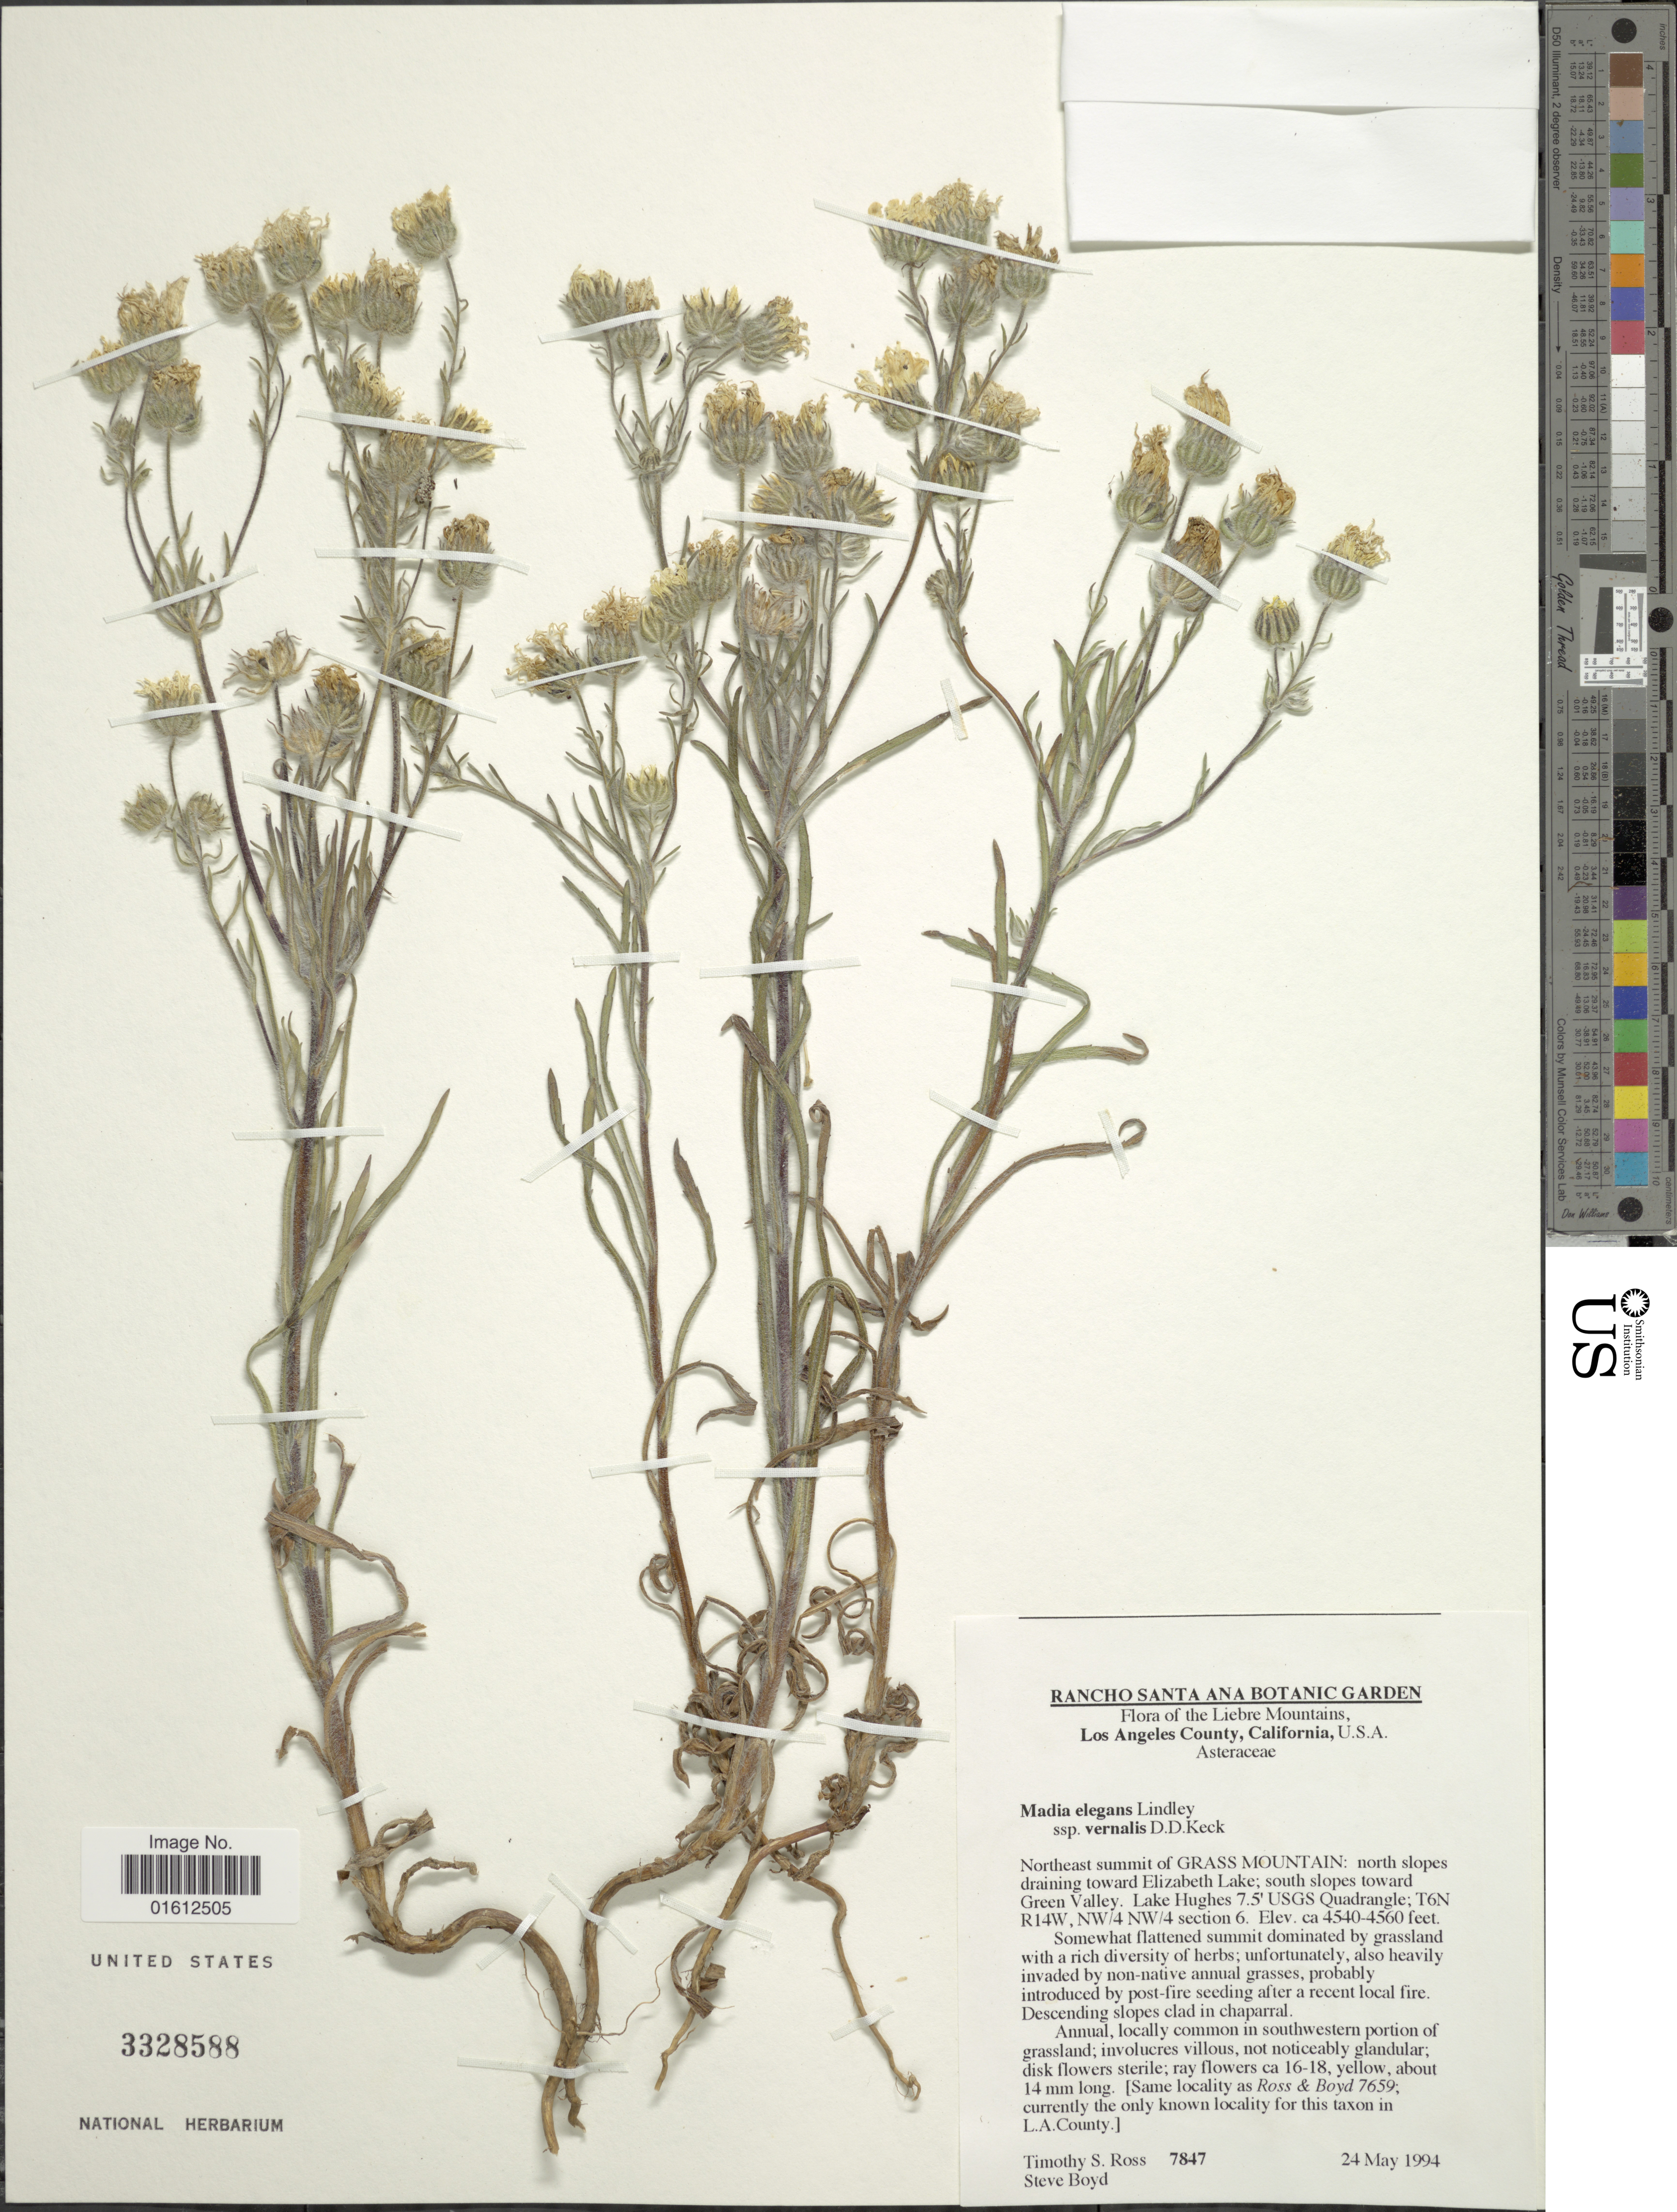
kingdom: Plantae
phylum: Tracheophyta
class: Magnoliopsida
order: Asterales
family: Asteraceae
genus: Madia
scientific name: Madia elegans subsp. vernalis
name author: D.D. Keck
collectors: T. Ross & S. Boyd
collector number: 7847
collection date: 1994-05-24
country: United States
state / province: California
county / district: Los Angeles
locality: Liebre Mountains, Los Angeles County. Northeast summit of Grass Mountain: north slopes draining toward Elizabeth Lake; south slopes toward Green Valley. Lake Hughes 7.5' USGS Quadrangle; T6N R14W, NW/4 NW/4 section 6.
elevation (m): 1384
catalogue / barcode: US 3328588